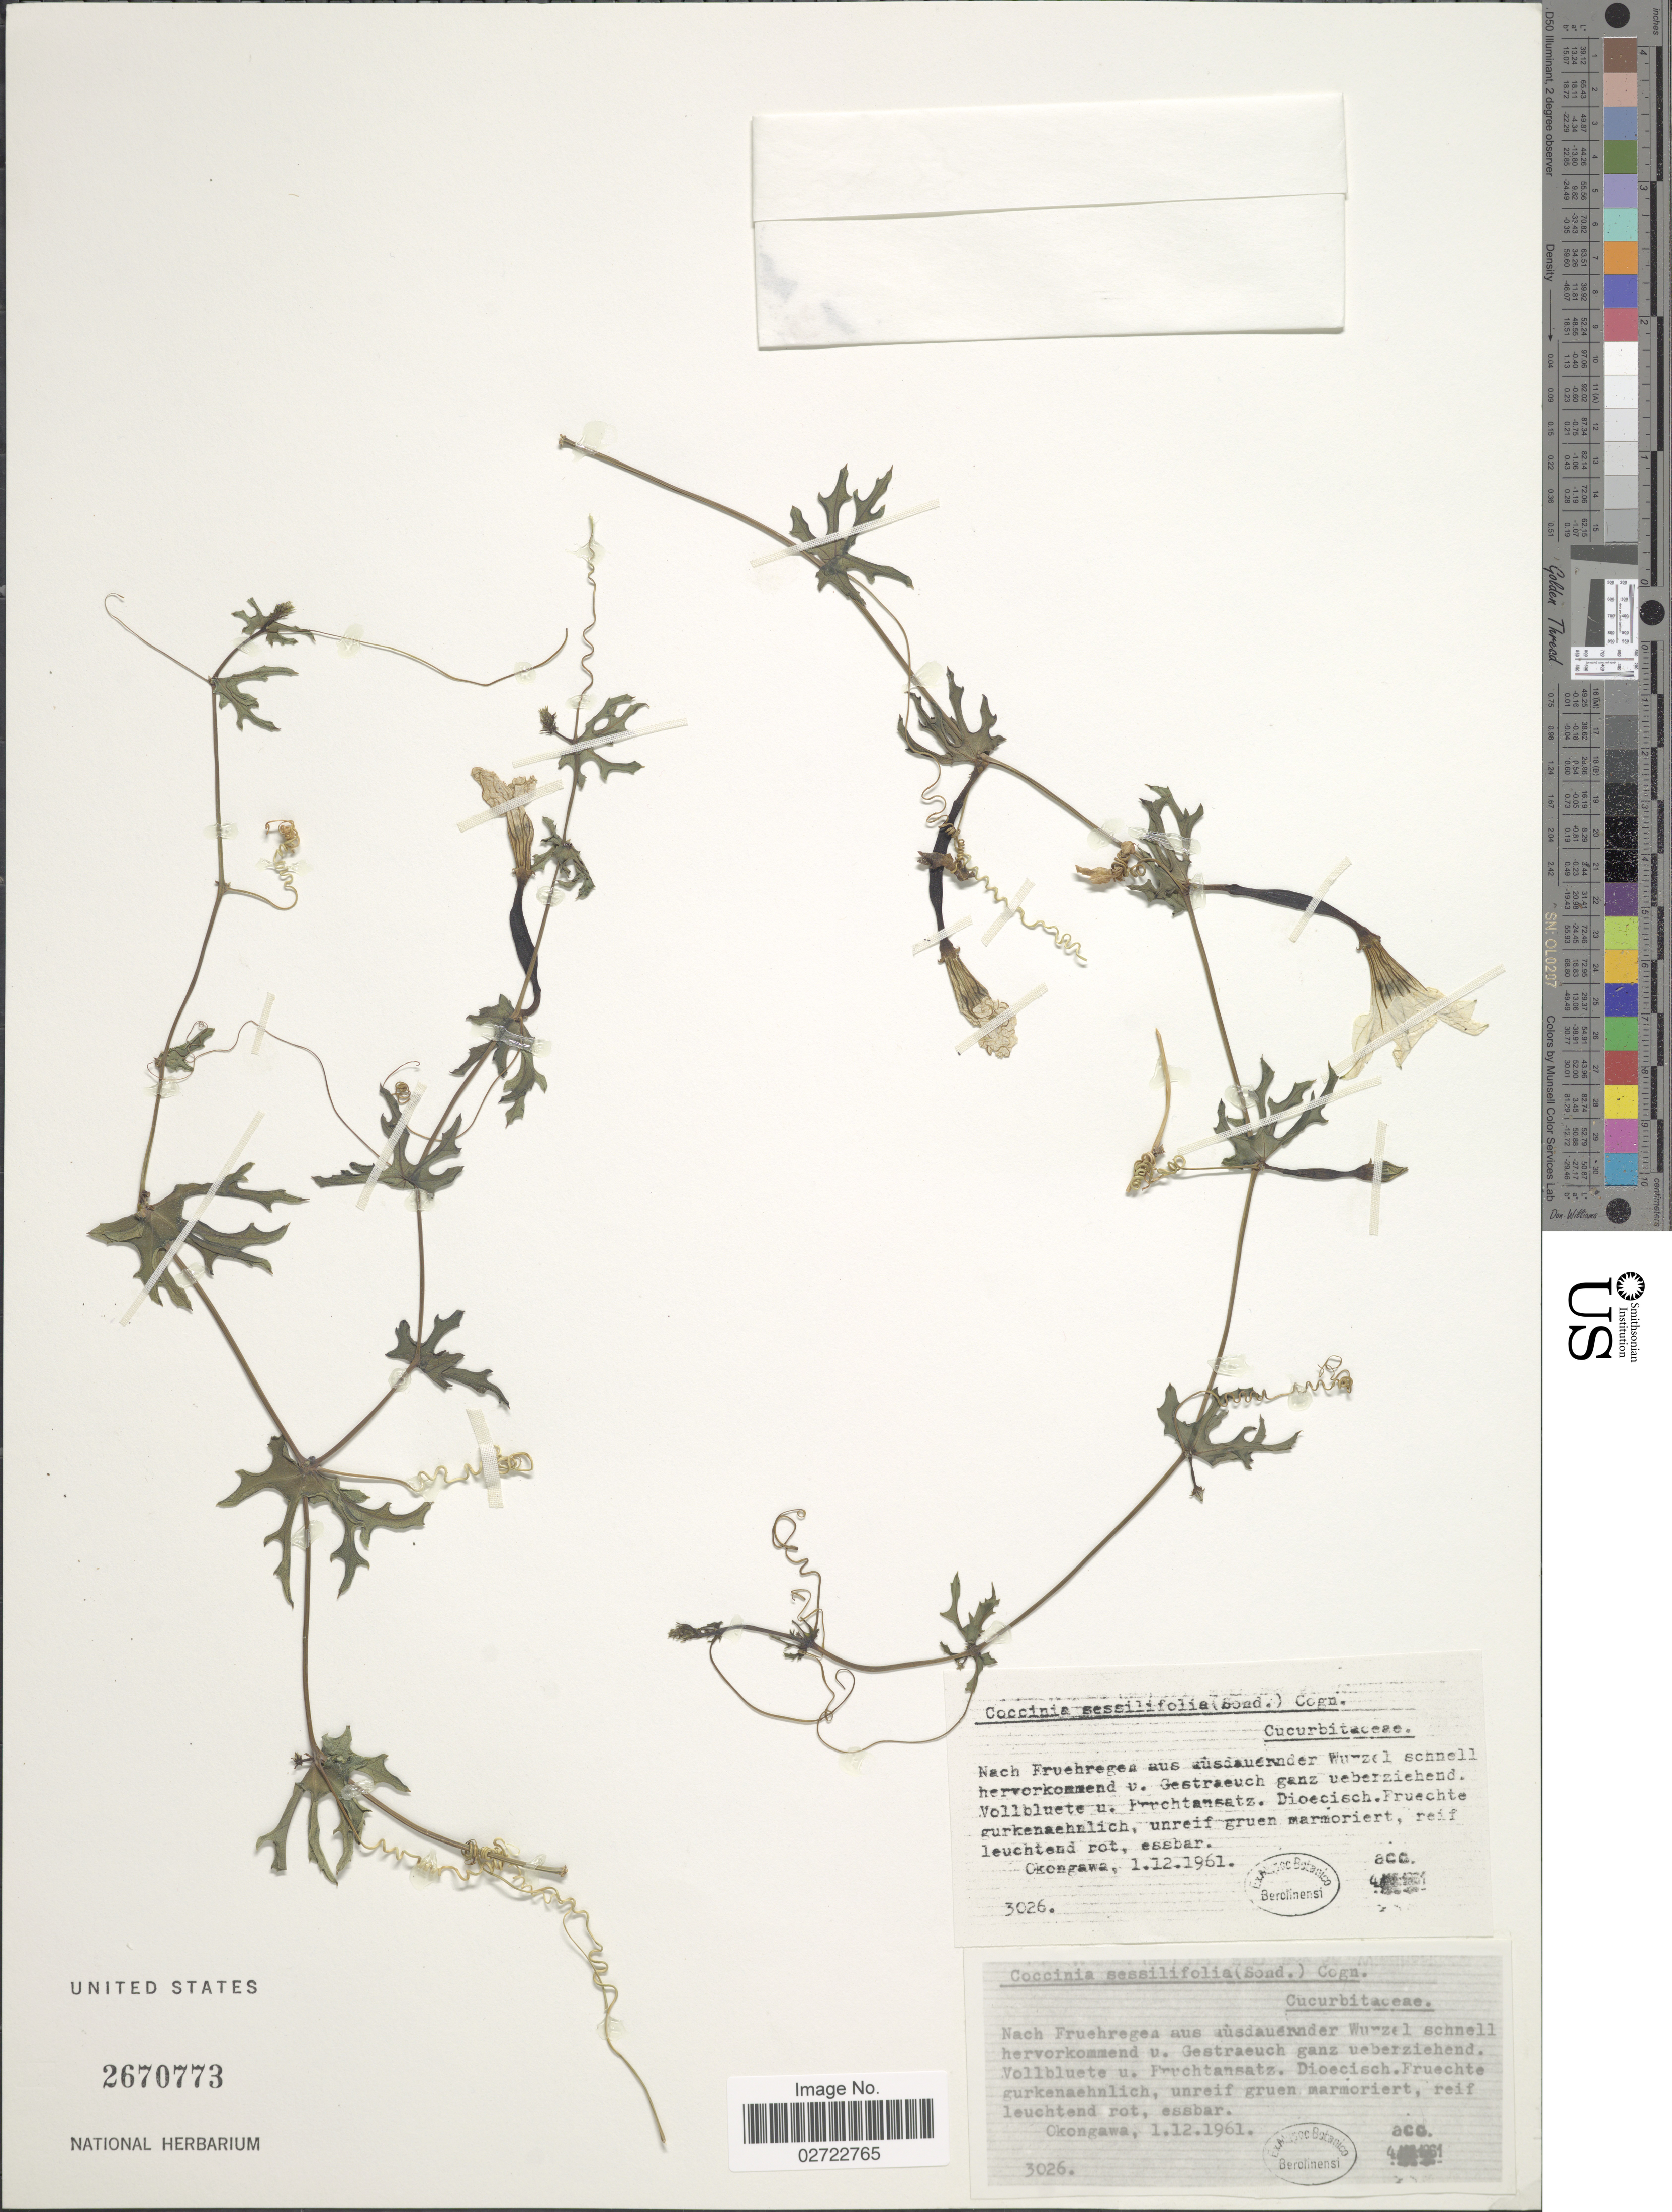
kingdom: Plantae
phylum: Tracheophyta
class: Magnoliopsida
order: Cucurbitales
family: Cucurbitaceae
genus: Coccinia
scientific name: Coccinia sessilifolia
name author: (Sond.) Cogn.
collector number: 3026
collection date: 1961-12-01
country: Japan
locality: Okongawa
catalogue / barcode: US 2670773